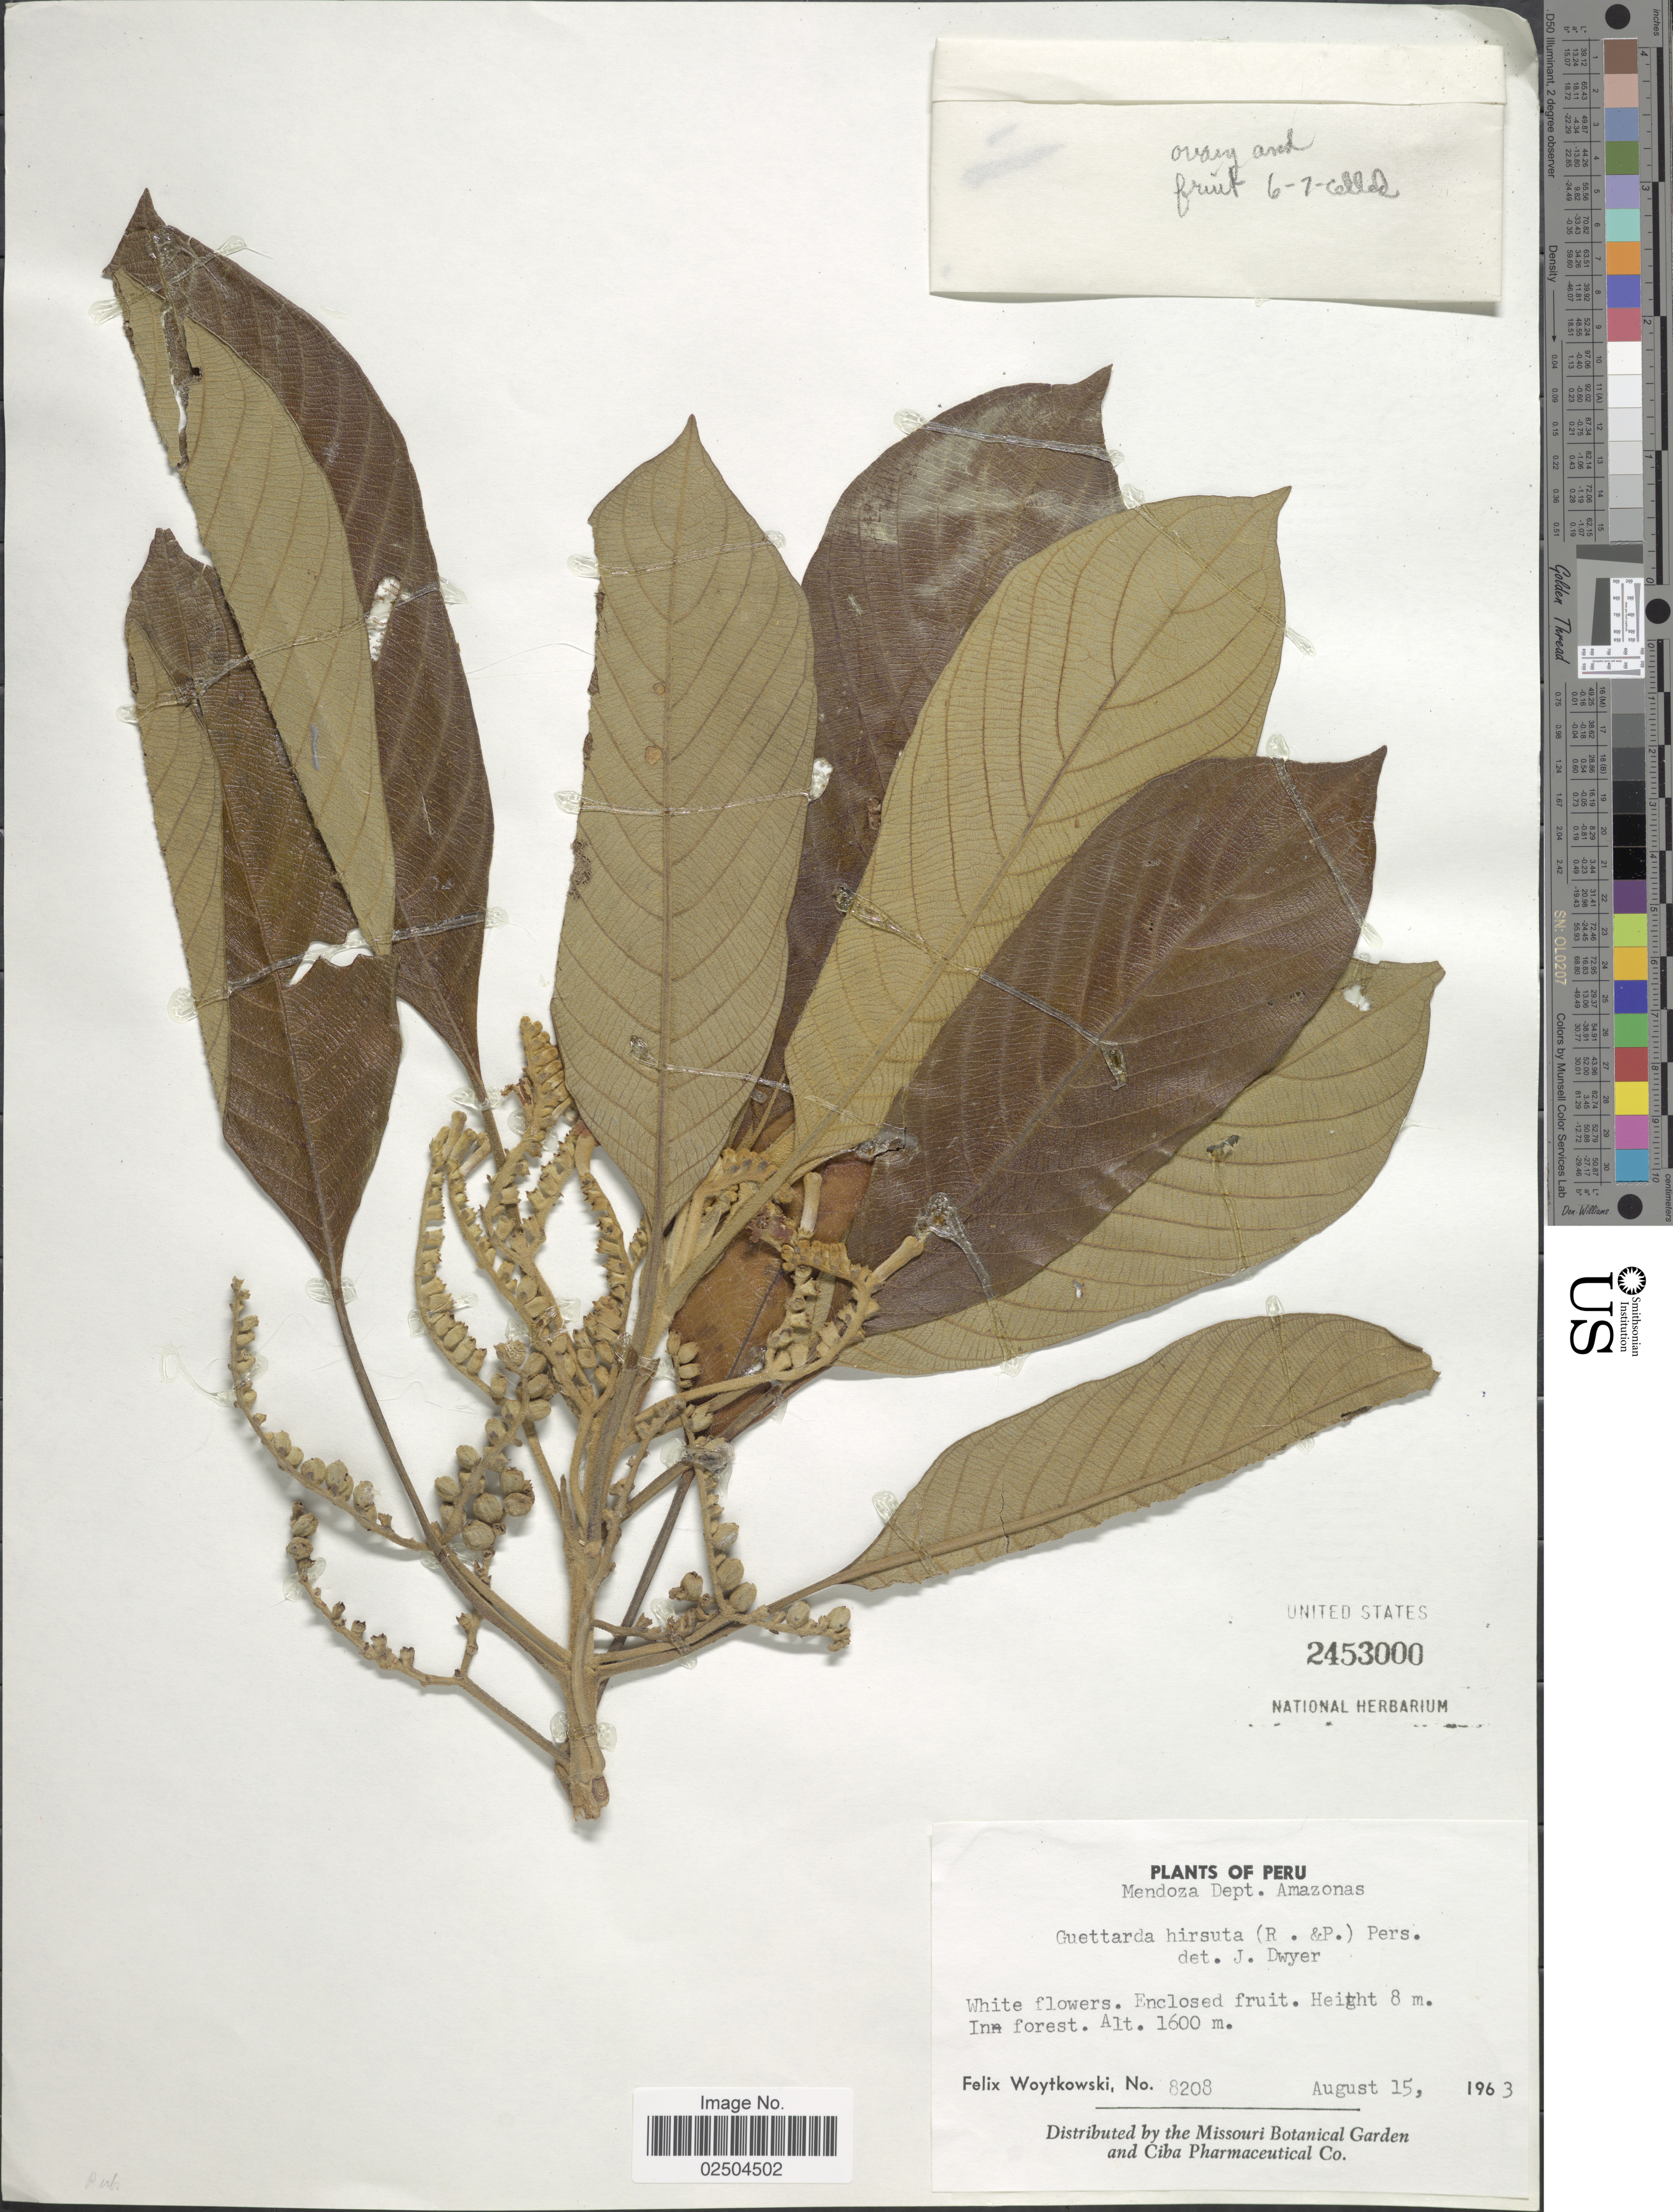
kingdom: Plantae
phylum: Tracheophyta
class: Magnoliopsida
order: Gentianales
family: Rubiaceae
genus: Guettarda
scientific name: Guettarda hirsuta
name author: (Ruiz & Pav.) Pers.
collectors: F. Woytkowski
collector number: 8208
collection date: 1963-08-15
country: Peru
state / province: Amazonas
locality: Mendoza, Dept. Amazonas, In forest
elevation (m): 1600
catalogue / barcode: US 2453000